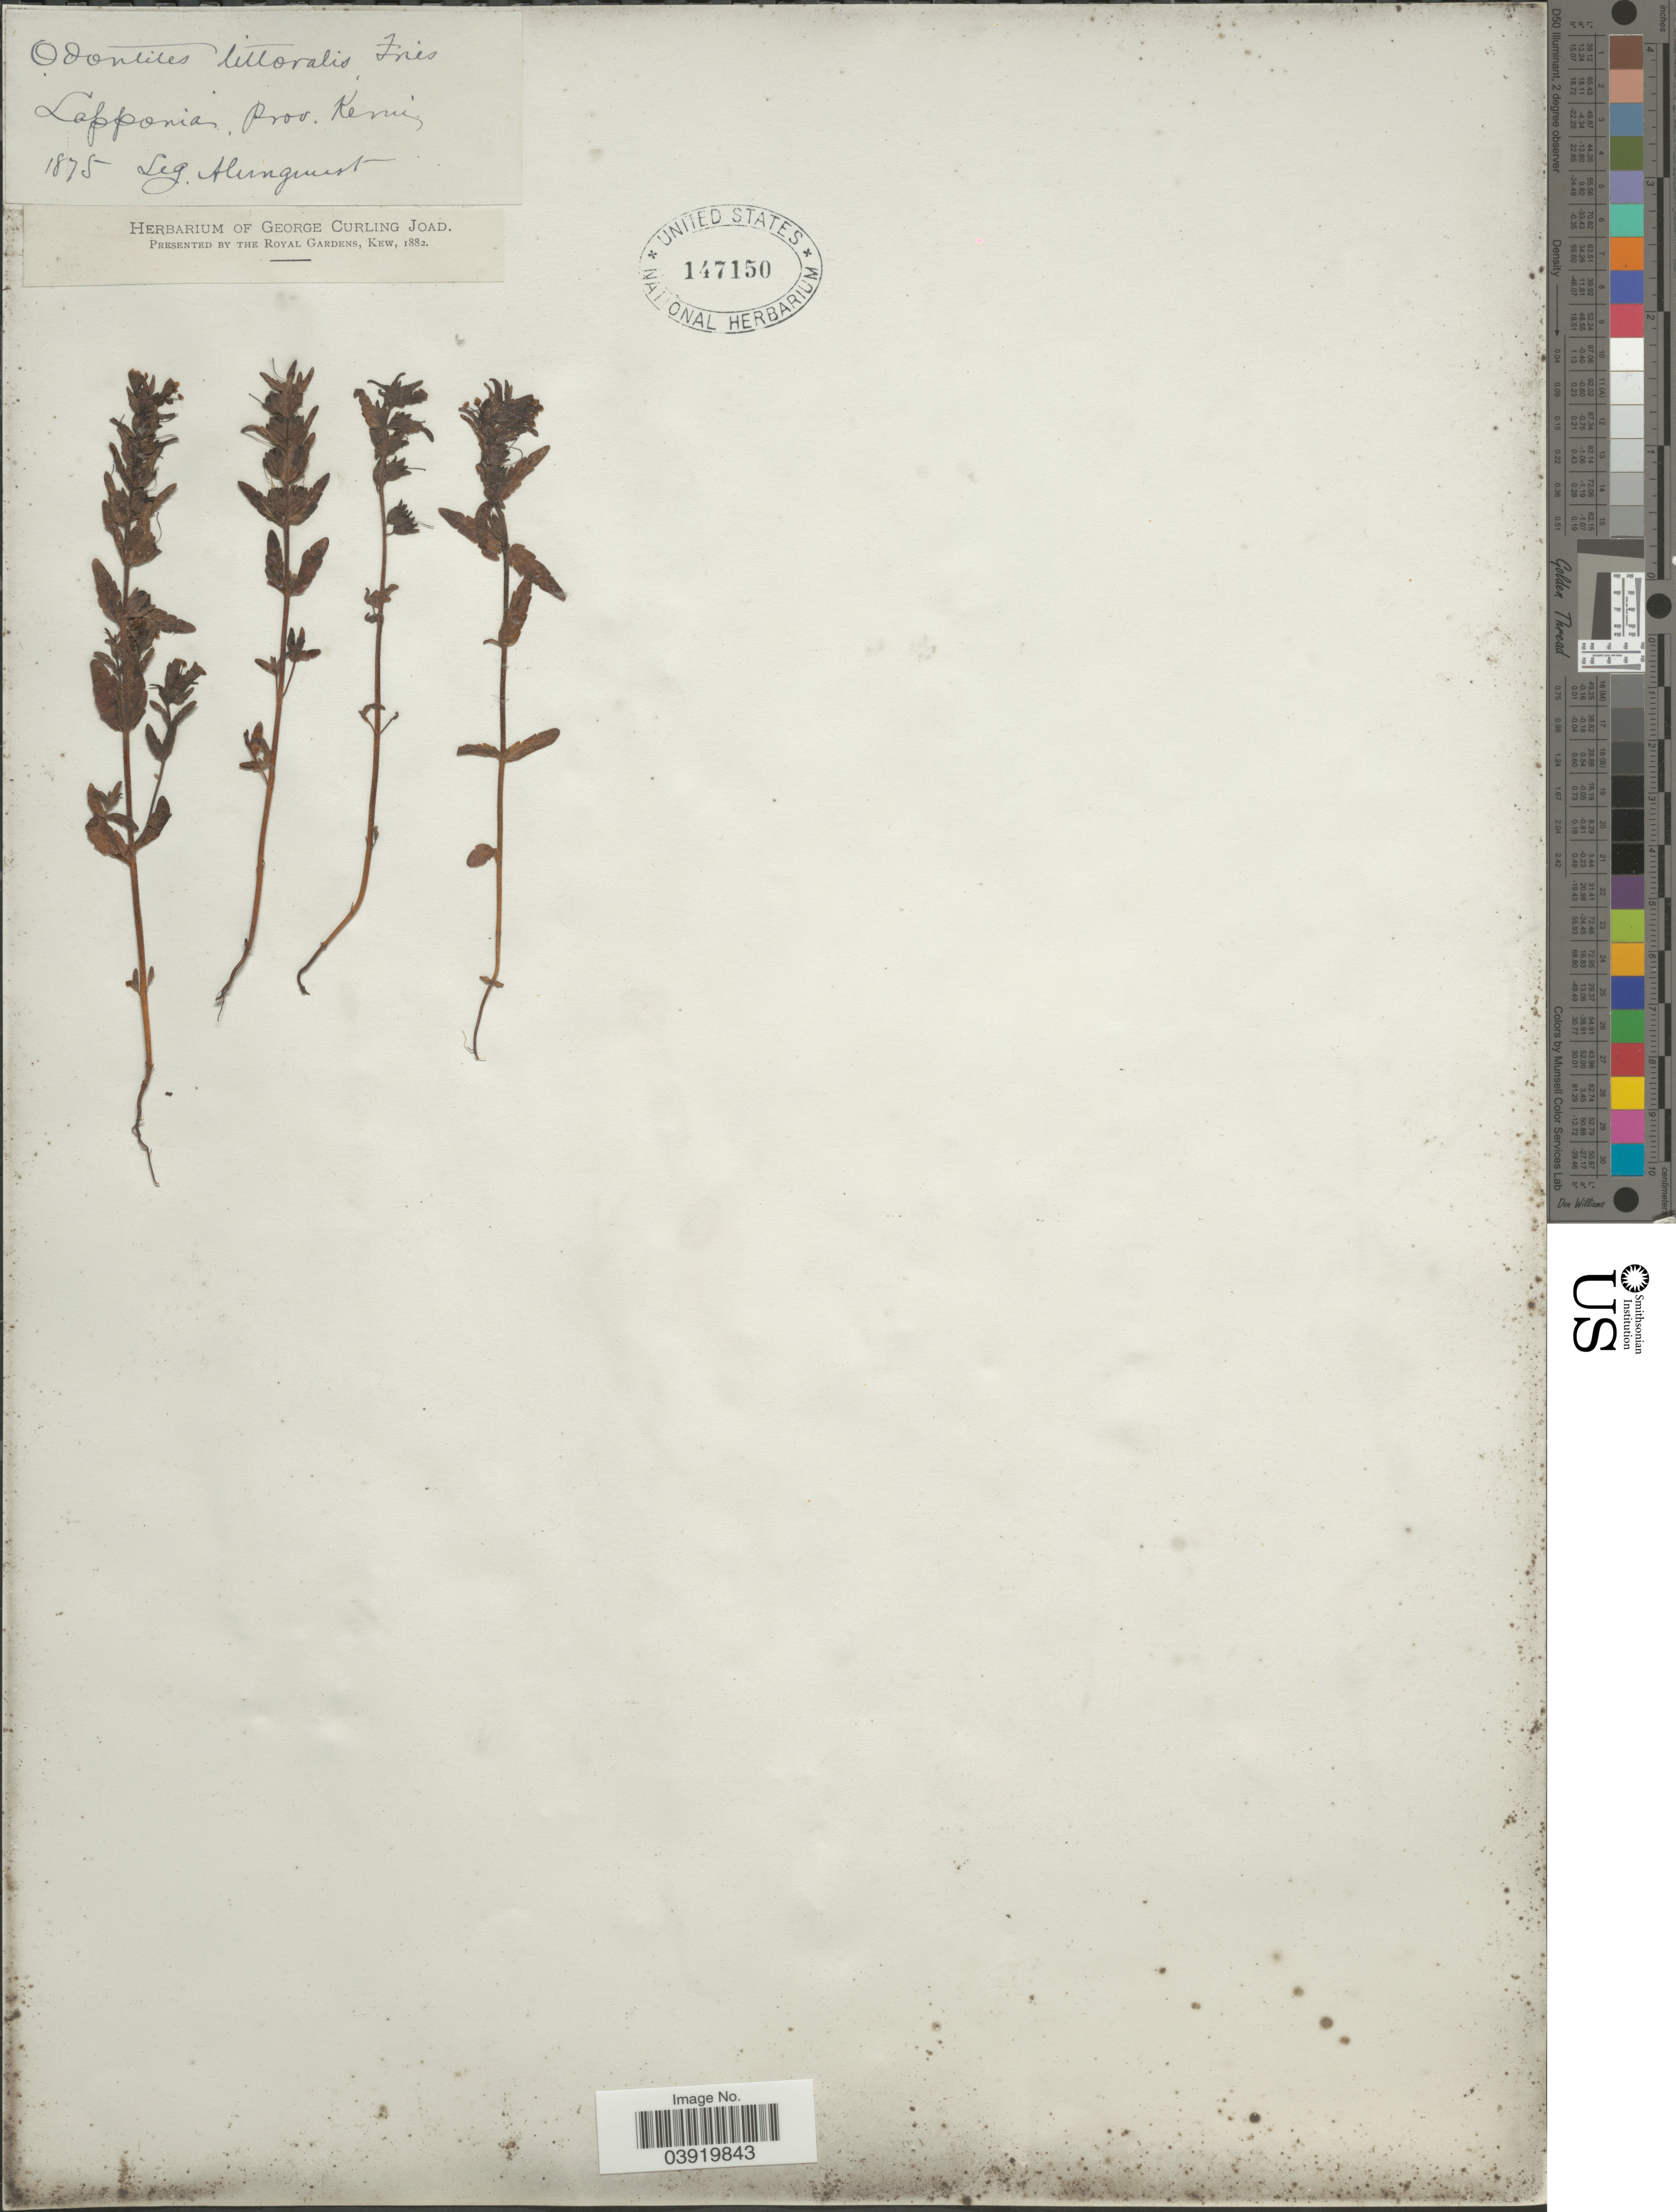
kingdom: Plantae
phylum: Tracheophyta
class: Magnoliopsida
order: Lamiales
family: Orobanchaceae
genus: Odontites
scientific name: Odontites litoralis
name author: Fr. a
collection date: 1875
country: Finland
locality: Lapponia, Prov. Kemi.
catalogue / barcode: US 147150